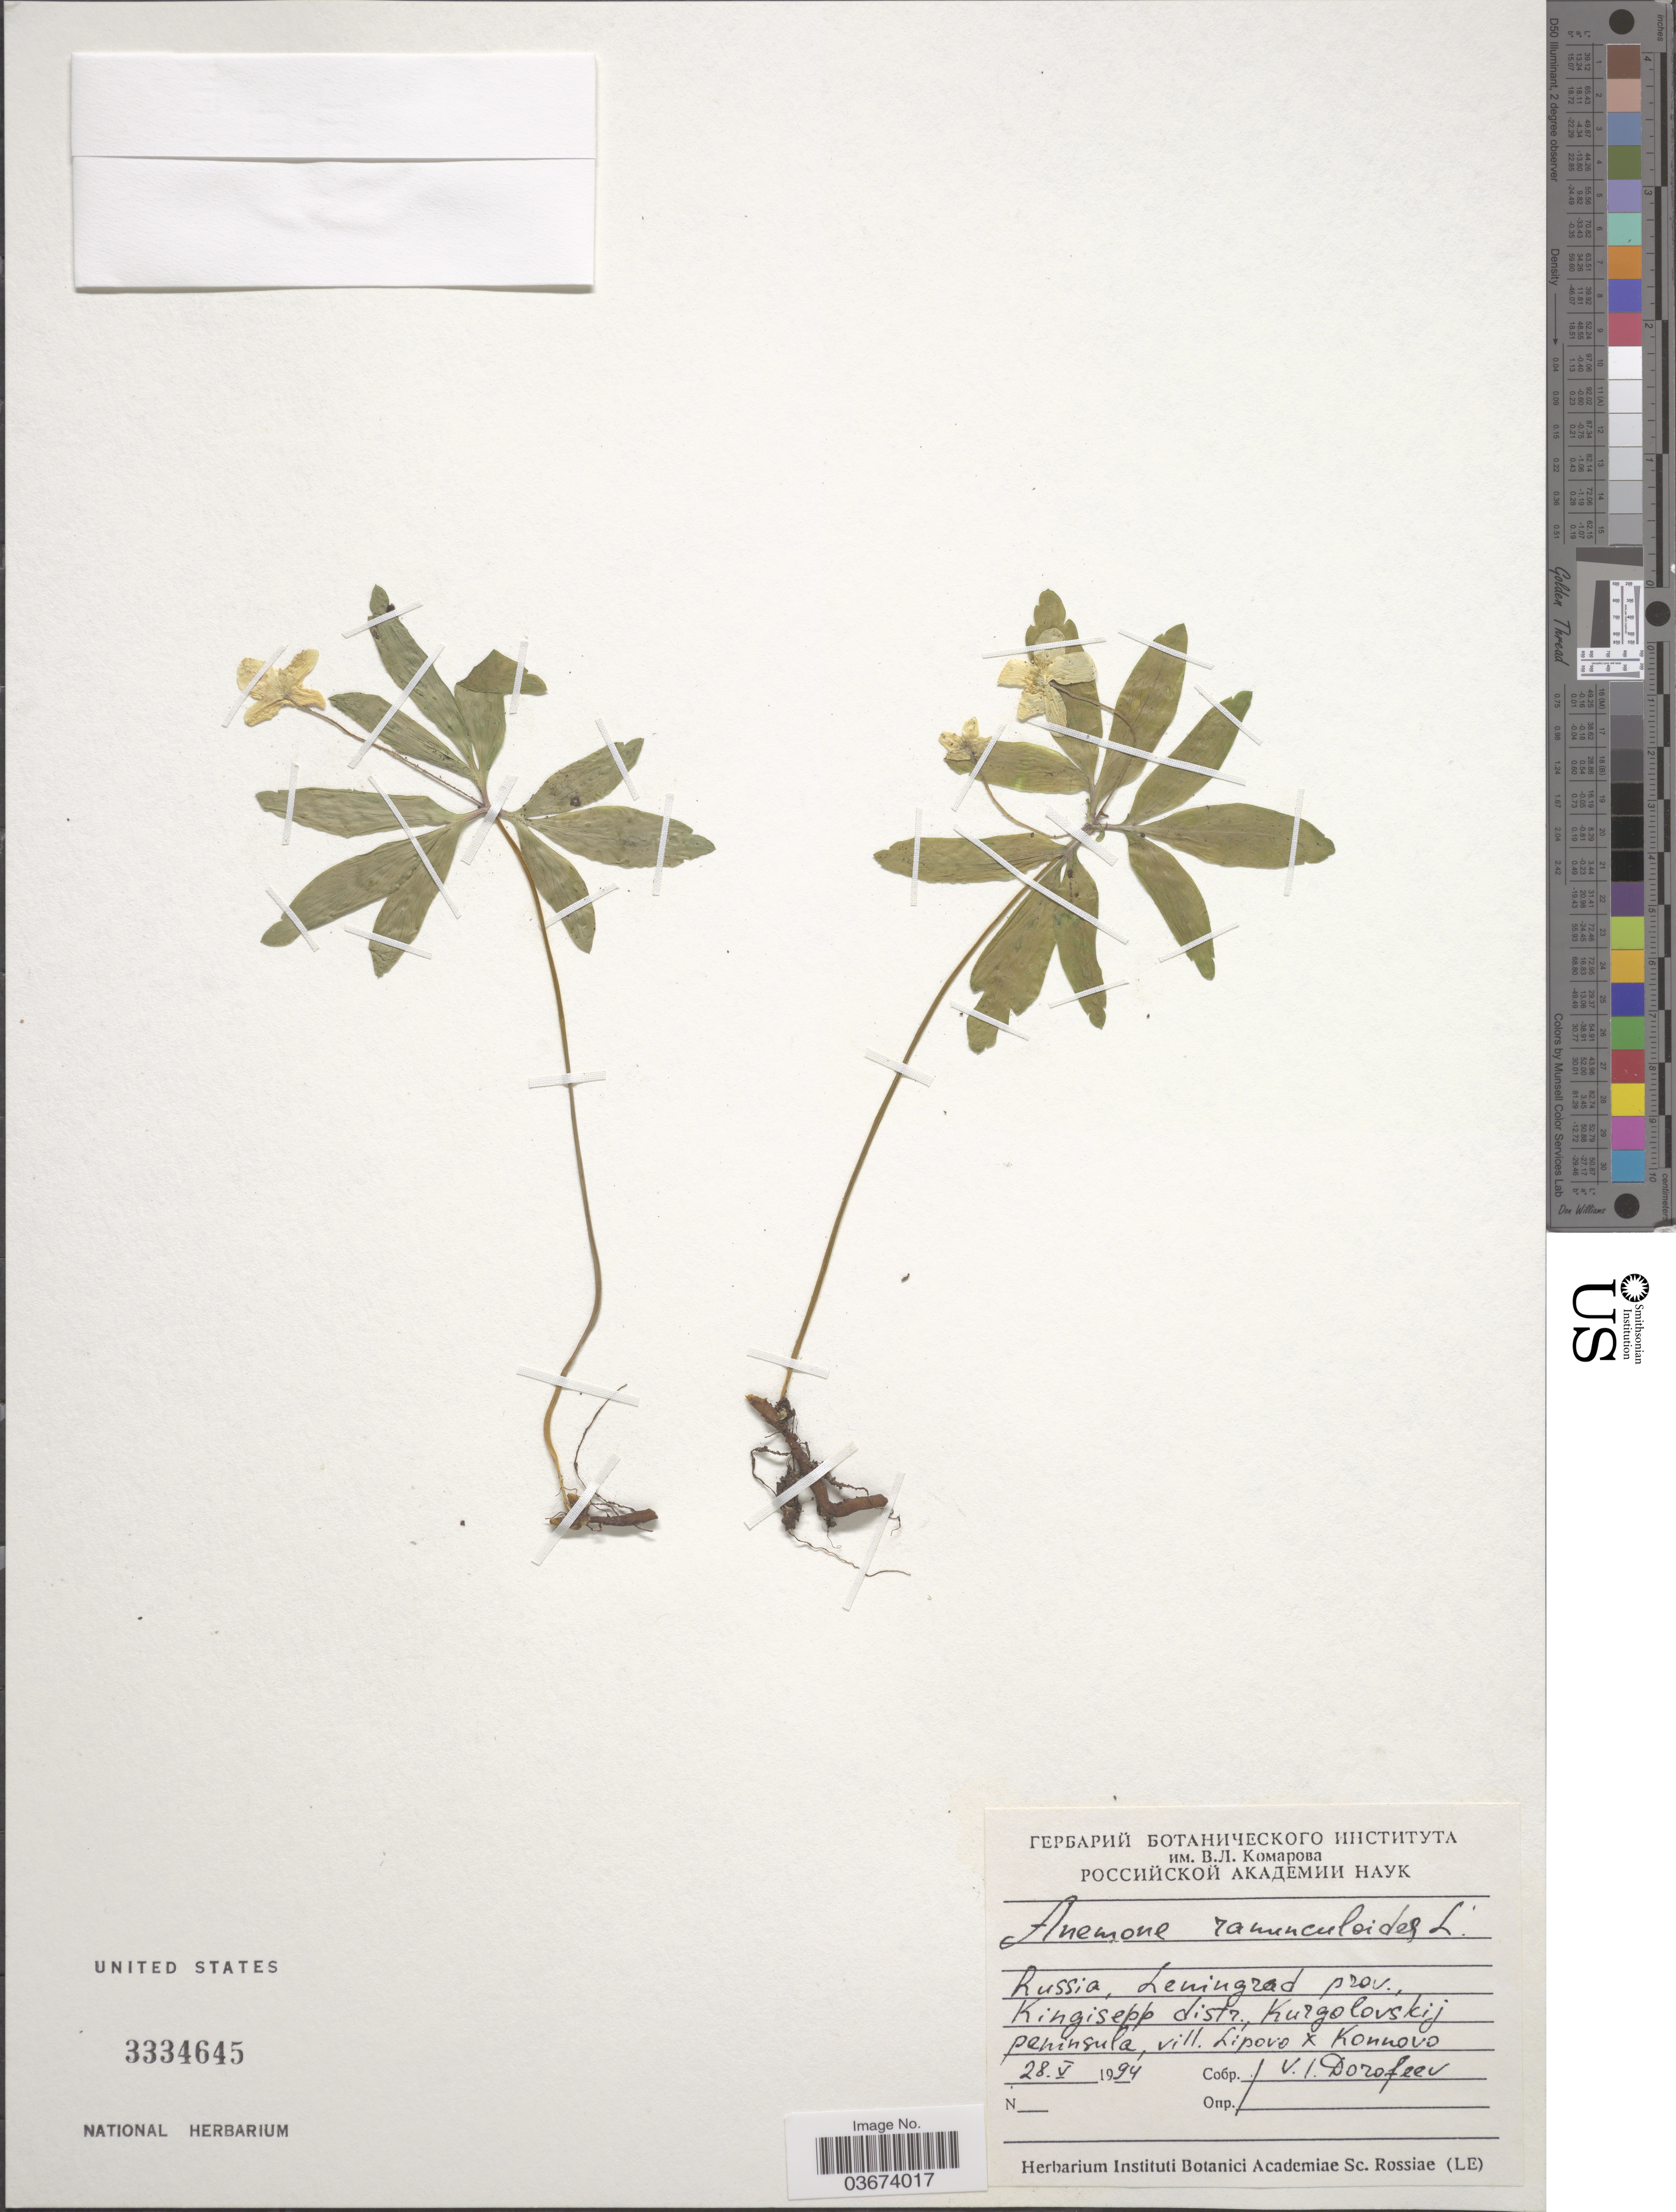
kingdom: Plantae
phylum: Tracheophyta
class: Magnoliopsida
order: Ranunculales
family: Ranunculaceae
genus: Anemone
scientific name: Anemone ranunculoides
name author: L.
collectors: V. Dorofeev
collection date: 1994-05-28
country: Russian Federation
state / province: Leningrad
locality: Russia, Leningrad prov., Kingisepp distr. Kurgolovskij peninsula, vill. Lipovo [Foreign script] Konnovo.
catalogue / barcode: US 3334645